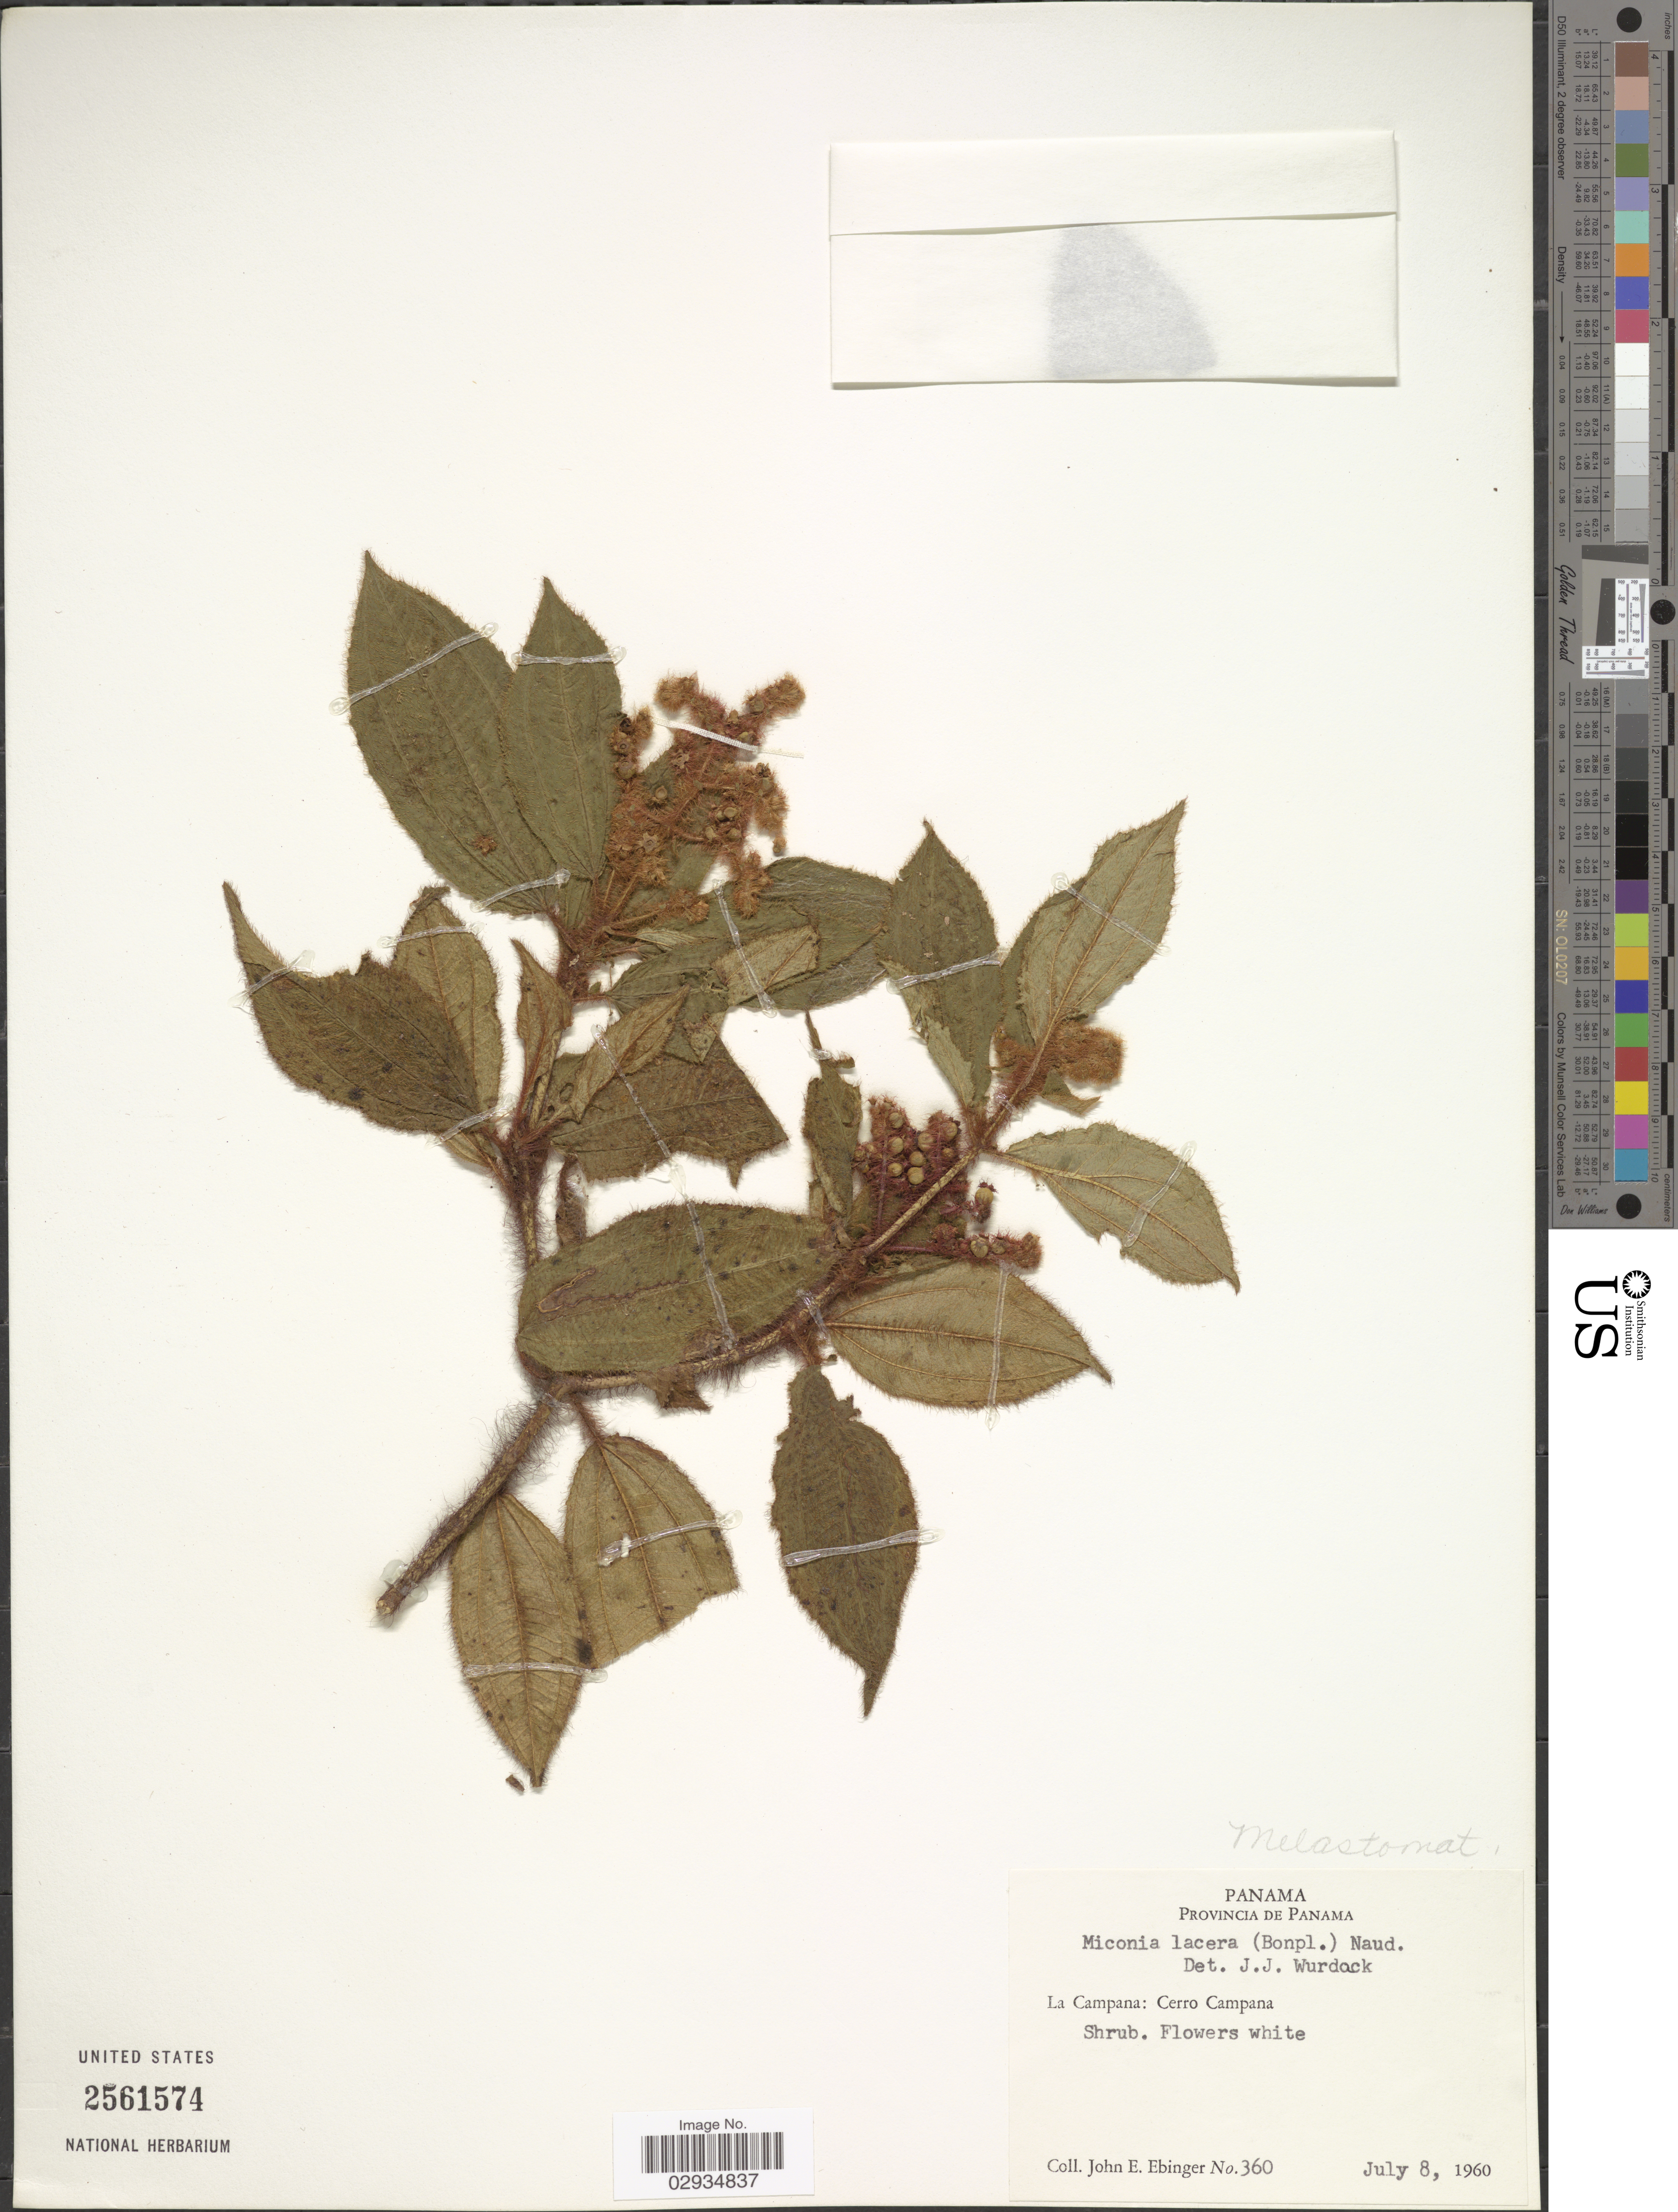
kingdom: Plantae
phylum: Tracheophyta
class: Magnoliopsida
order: Myrtales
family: Melastomataceae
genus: Miconia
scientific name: Miconia lacera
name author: (Bonpl.) Naudin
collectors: J. Ebinger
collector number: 360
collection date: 1960-07-08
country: Panama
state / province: Panamá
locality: La Campana: Cerro Campana.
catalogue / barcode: US 2561574